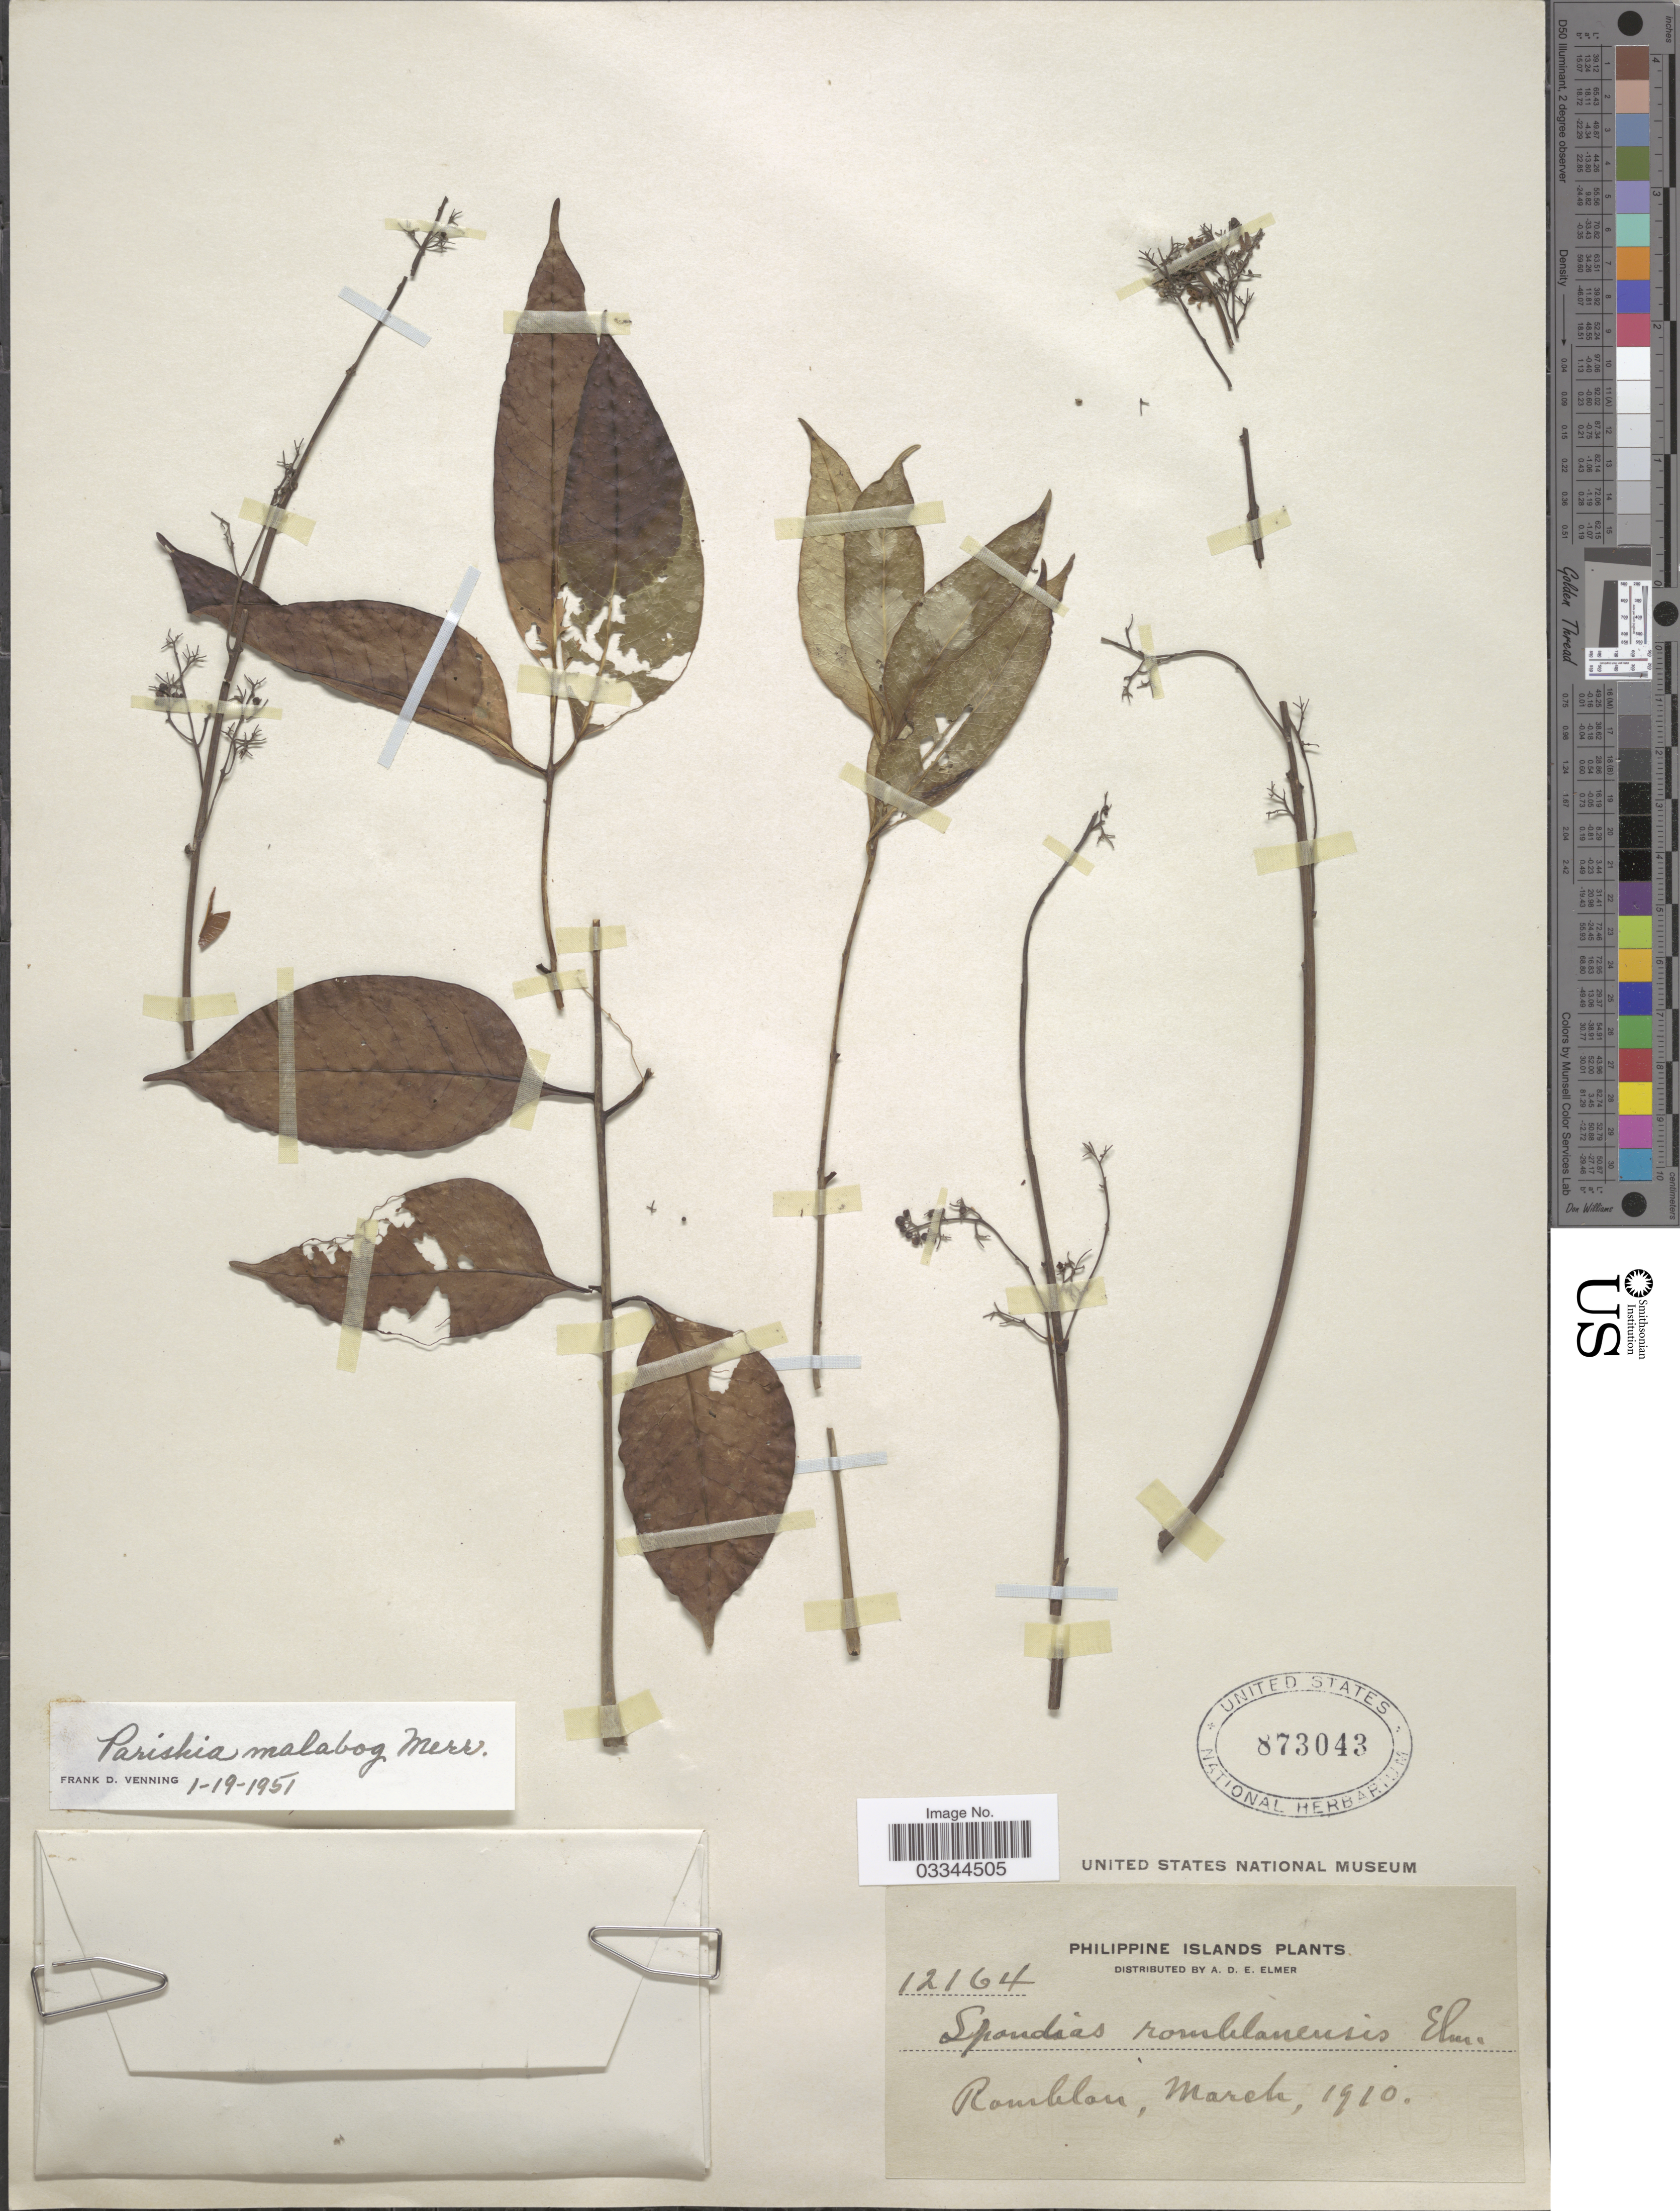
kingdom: Plantae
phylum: Tracheophyta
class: Magnoliopsida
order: Sapindales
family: Anacardiaceae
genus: Parishia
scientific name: Parishia malabog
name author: Merr.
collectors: A. D. E. Elmer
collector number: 12164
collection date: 1910-03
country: Philippines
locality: Ramblon.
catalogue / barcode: US 873043